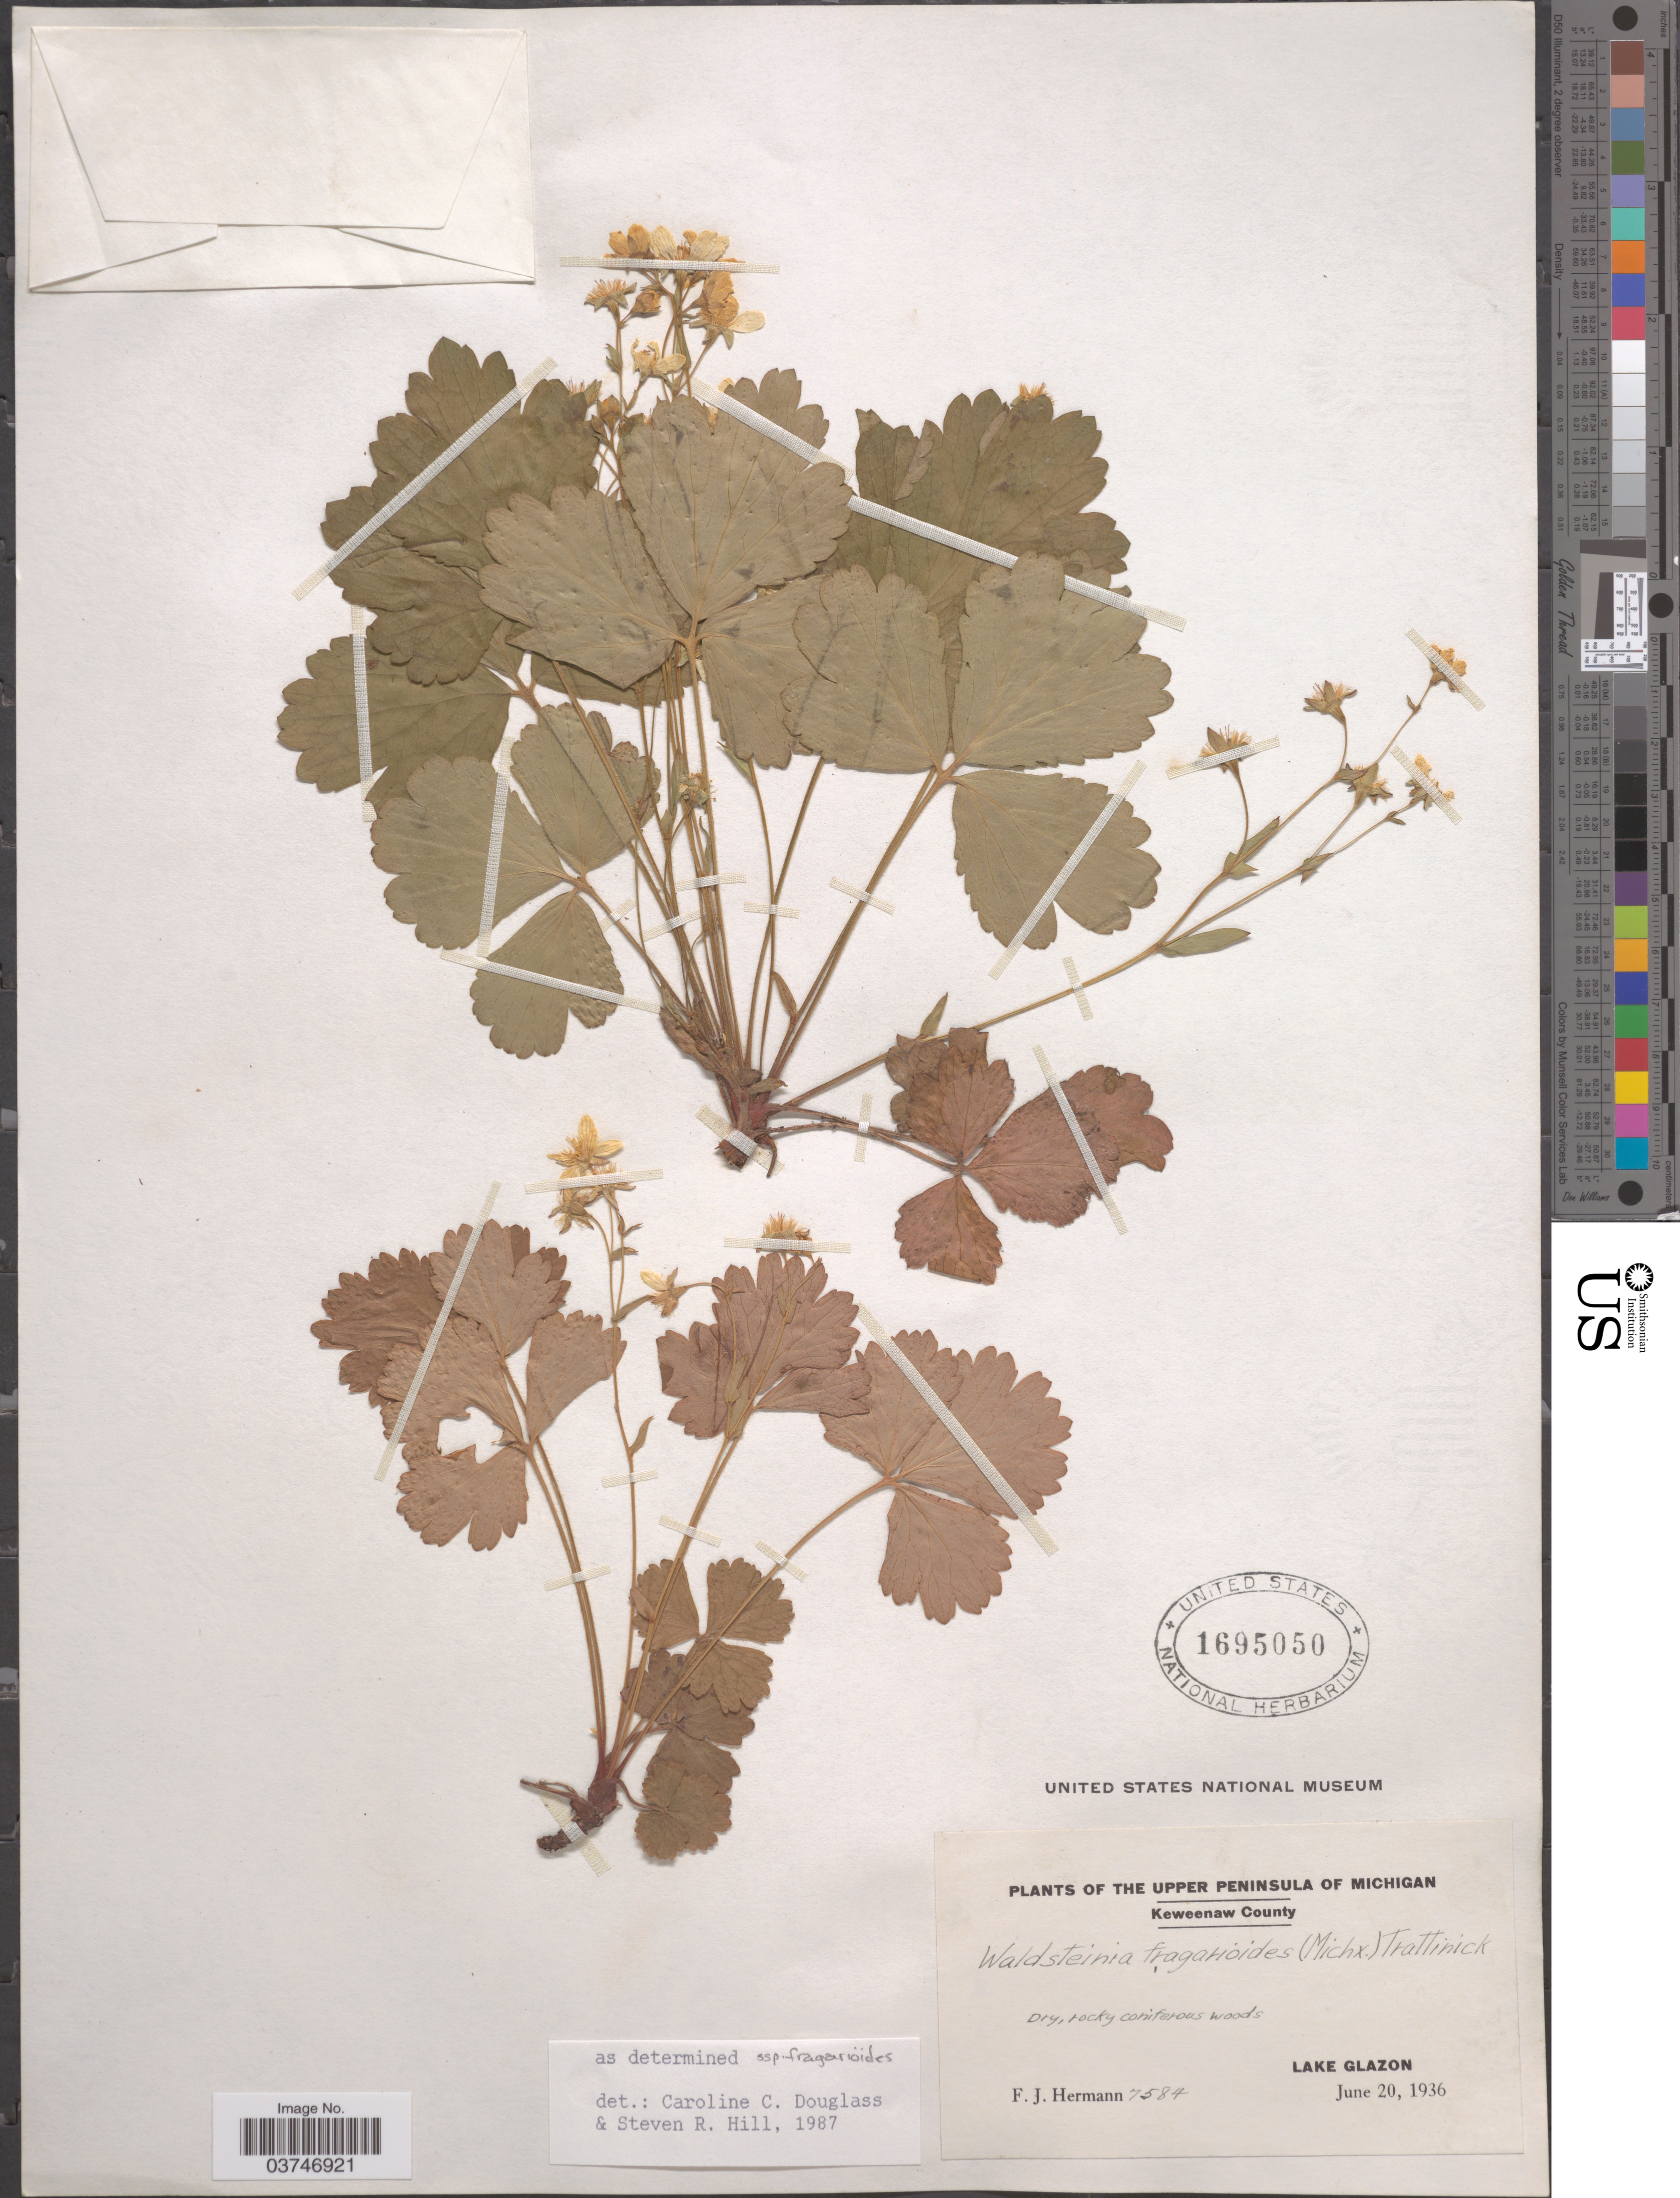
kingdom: Plantae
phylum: Tracheophyta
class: Magnoliopsida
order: Rosales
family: Rosaceae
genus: Waldsteinia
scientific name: Waldsteinia fragarioides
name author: (Michx.) Tratt.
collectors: F. J. Hermann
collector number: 7584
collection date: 1936-06-20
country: United States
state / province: Michigan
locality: Upper Peninsula of Michigan. Keweenaw County. Lake Glazon.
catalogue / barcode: US 1695050